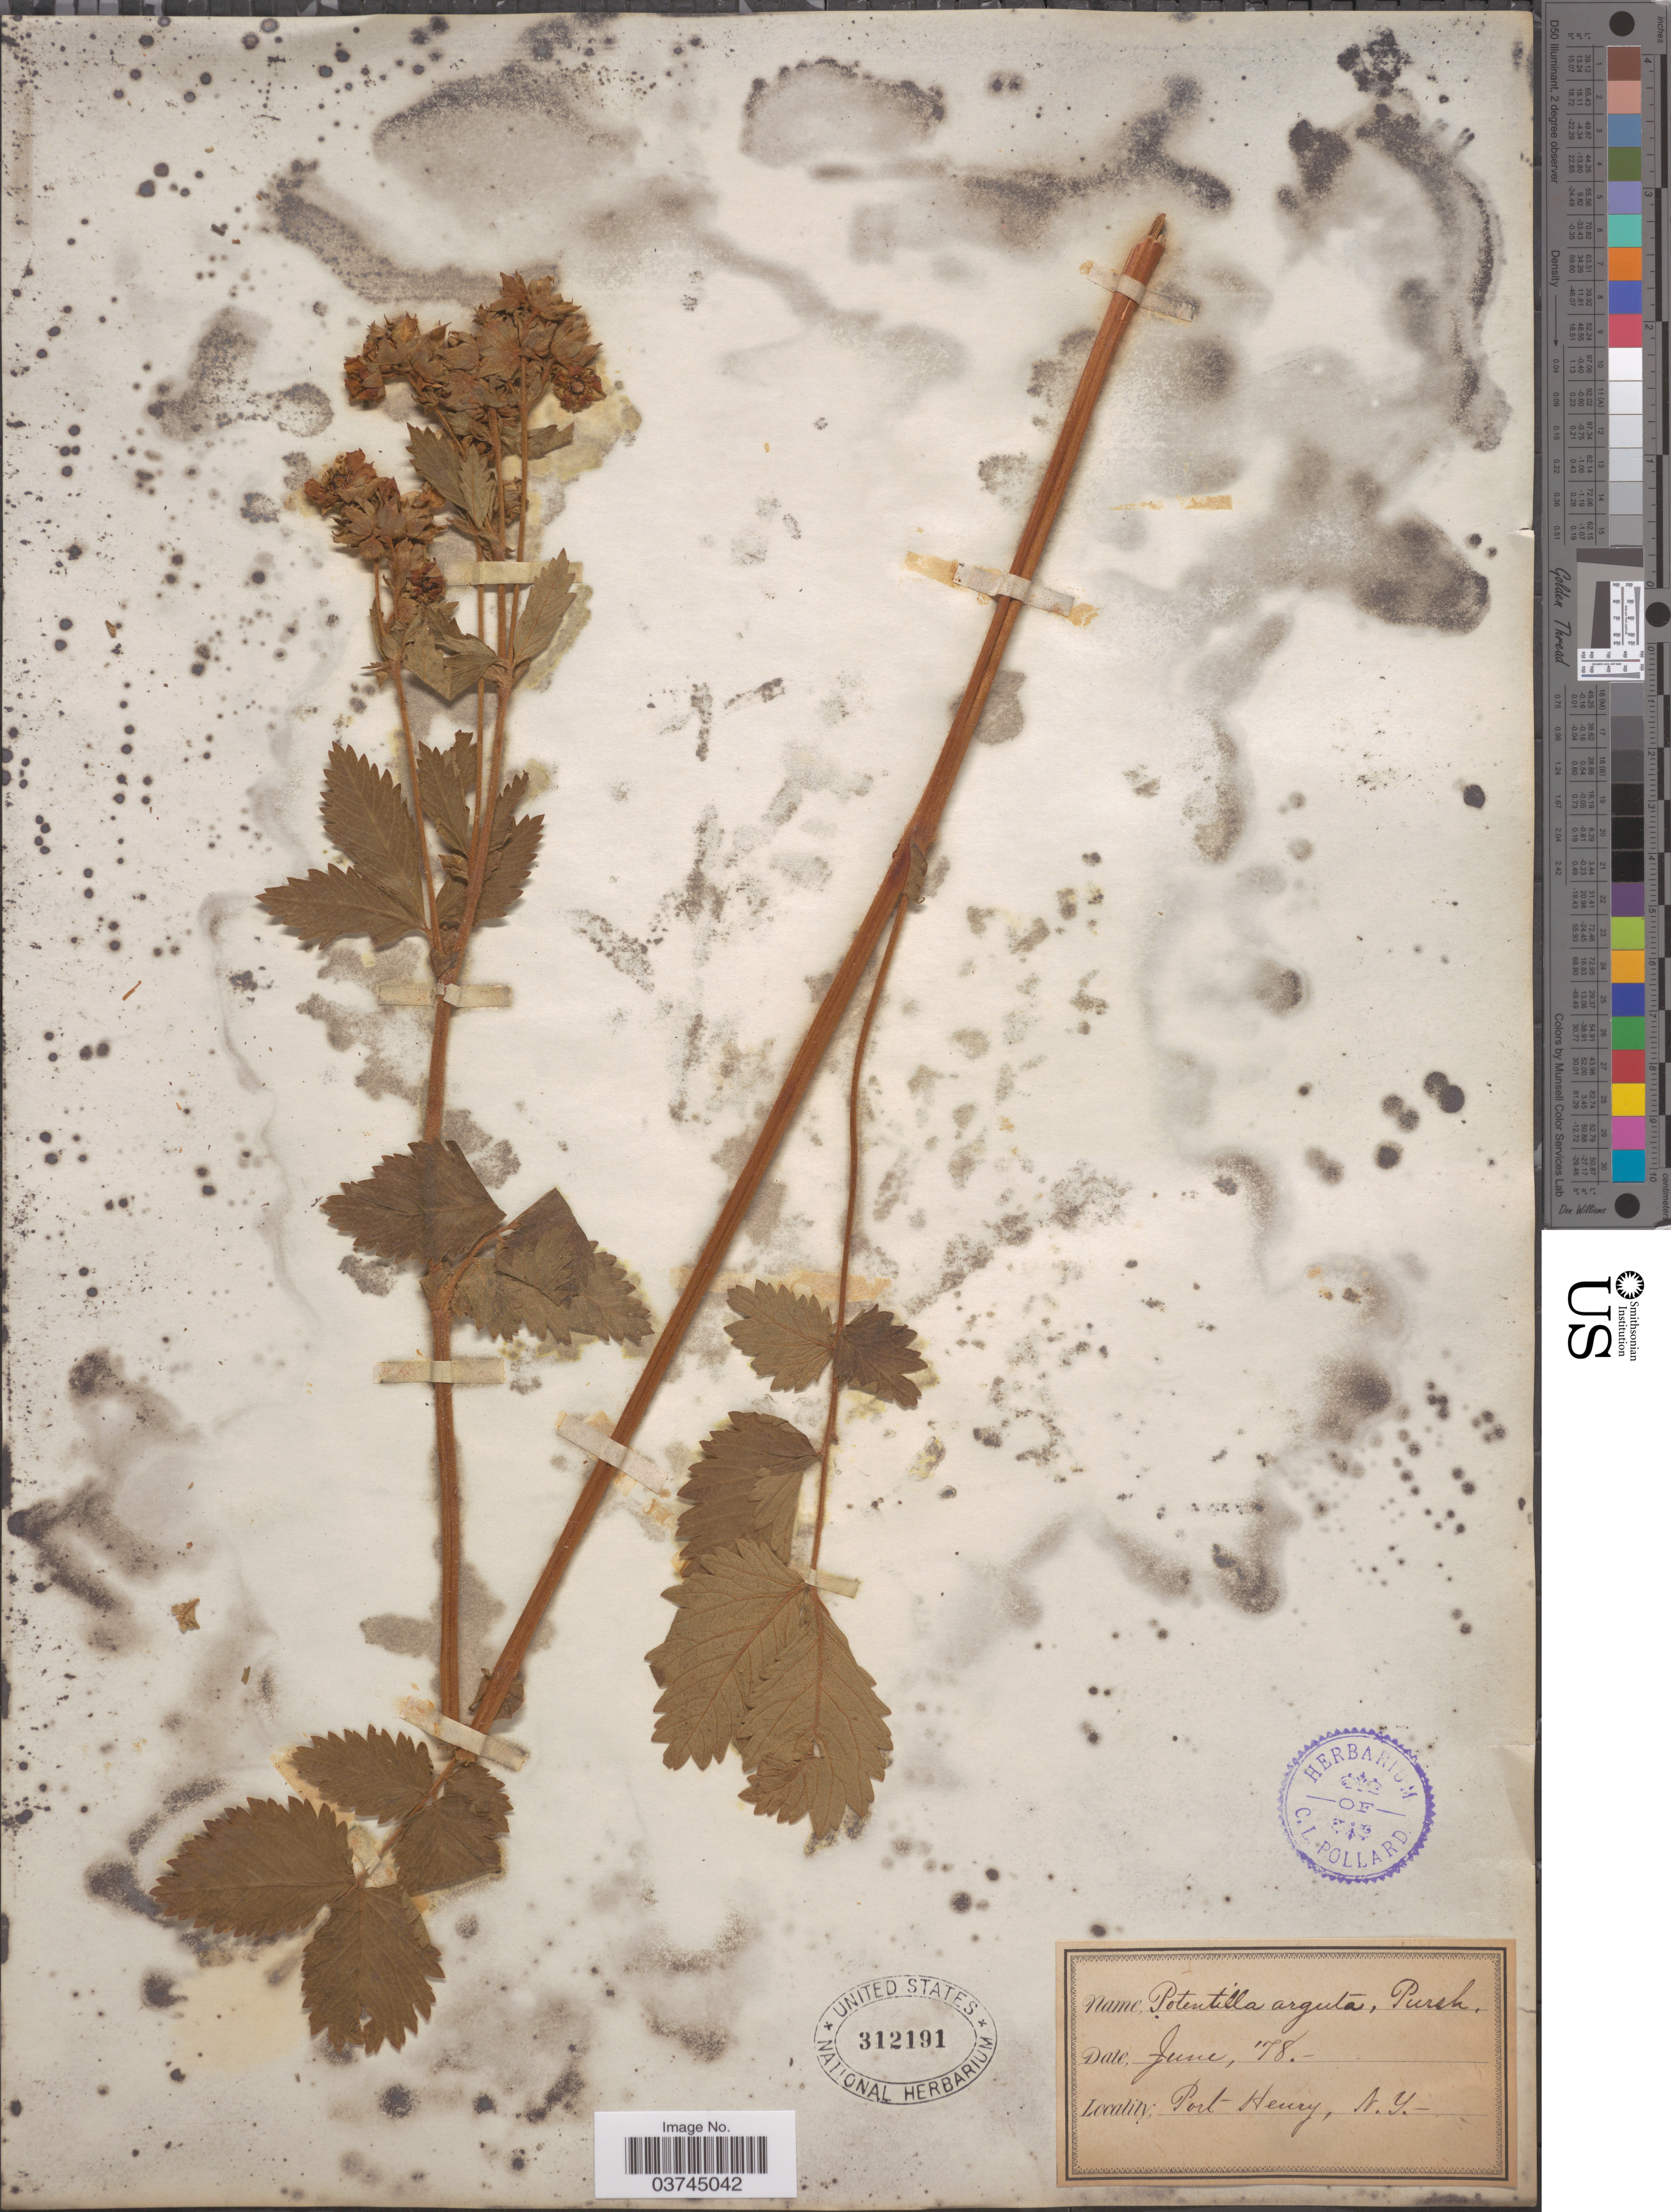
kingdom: Plantae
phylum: Tracheophyta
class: Magnoliopsida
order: Rosales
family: Rosaceae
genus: Drymocallis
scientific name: Drymocallis arguta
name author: (Pursh) Rydb.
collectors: ex herb. C.L. Pollard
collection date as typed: Transcribed d/m/y: /6/78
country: United States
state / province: New York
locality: Port Henry.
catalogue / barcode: US 312191